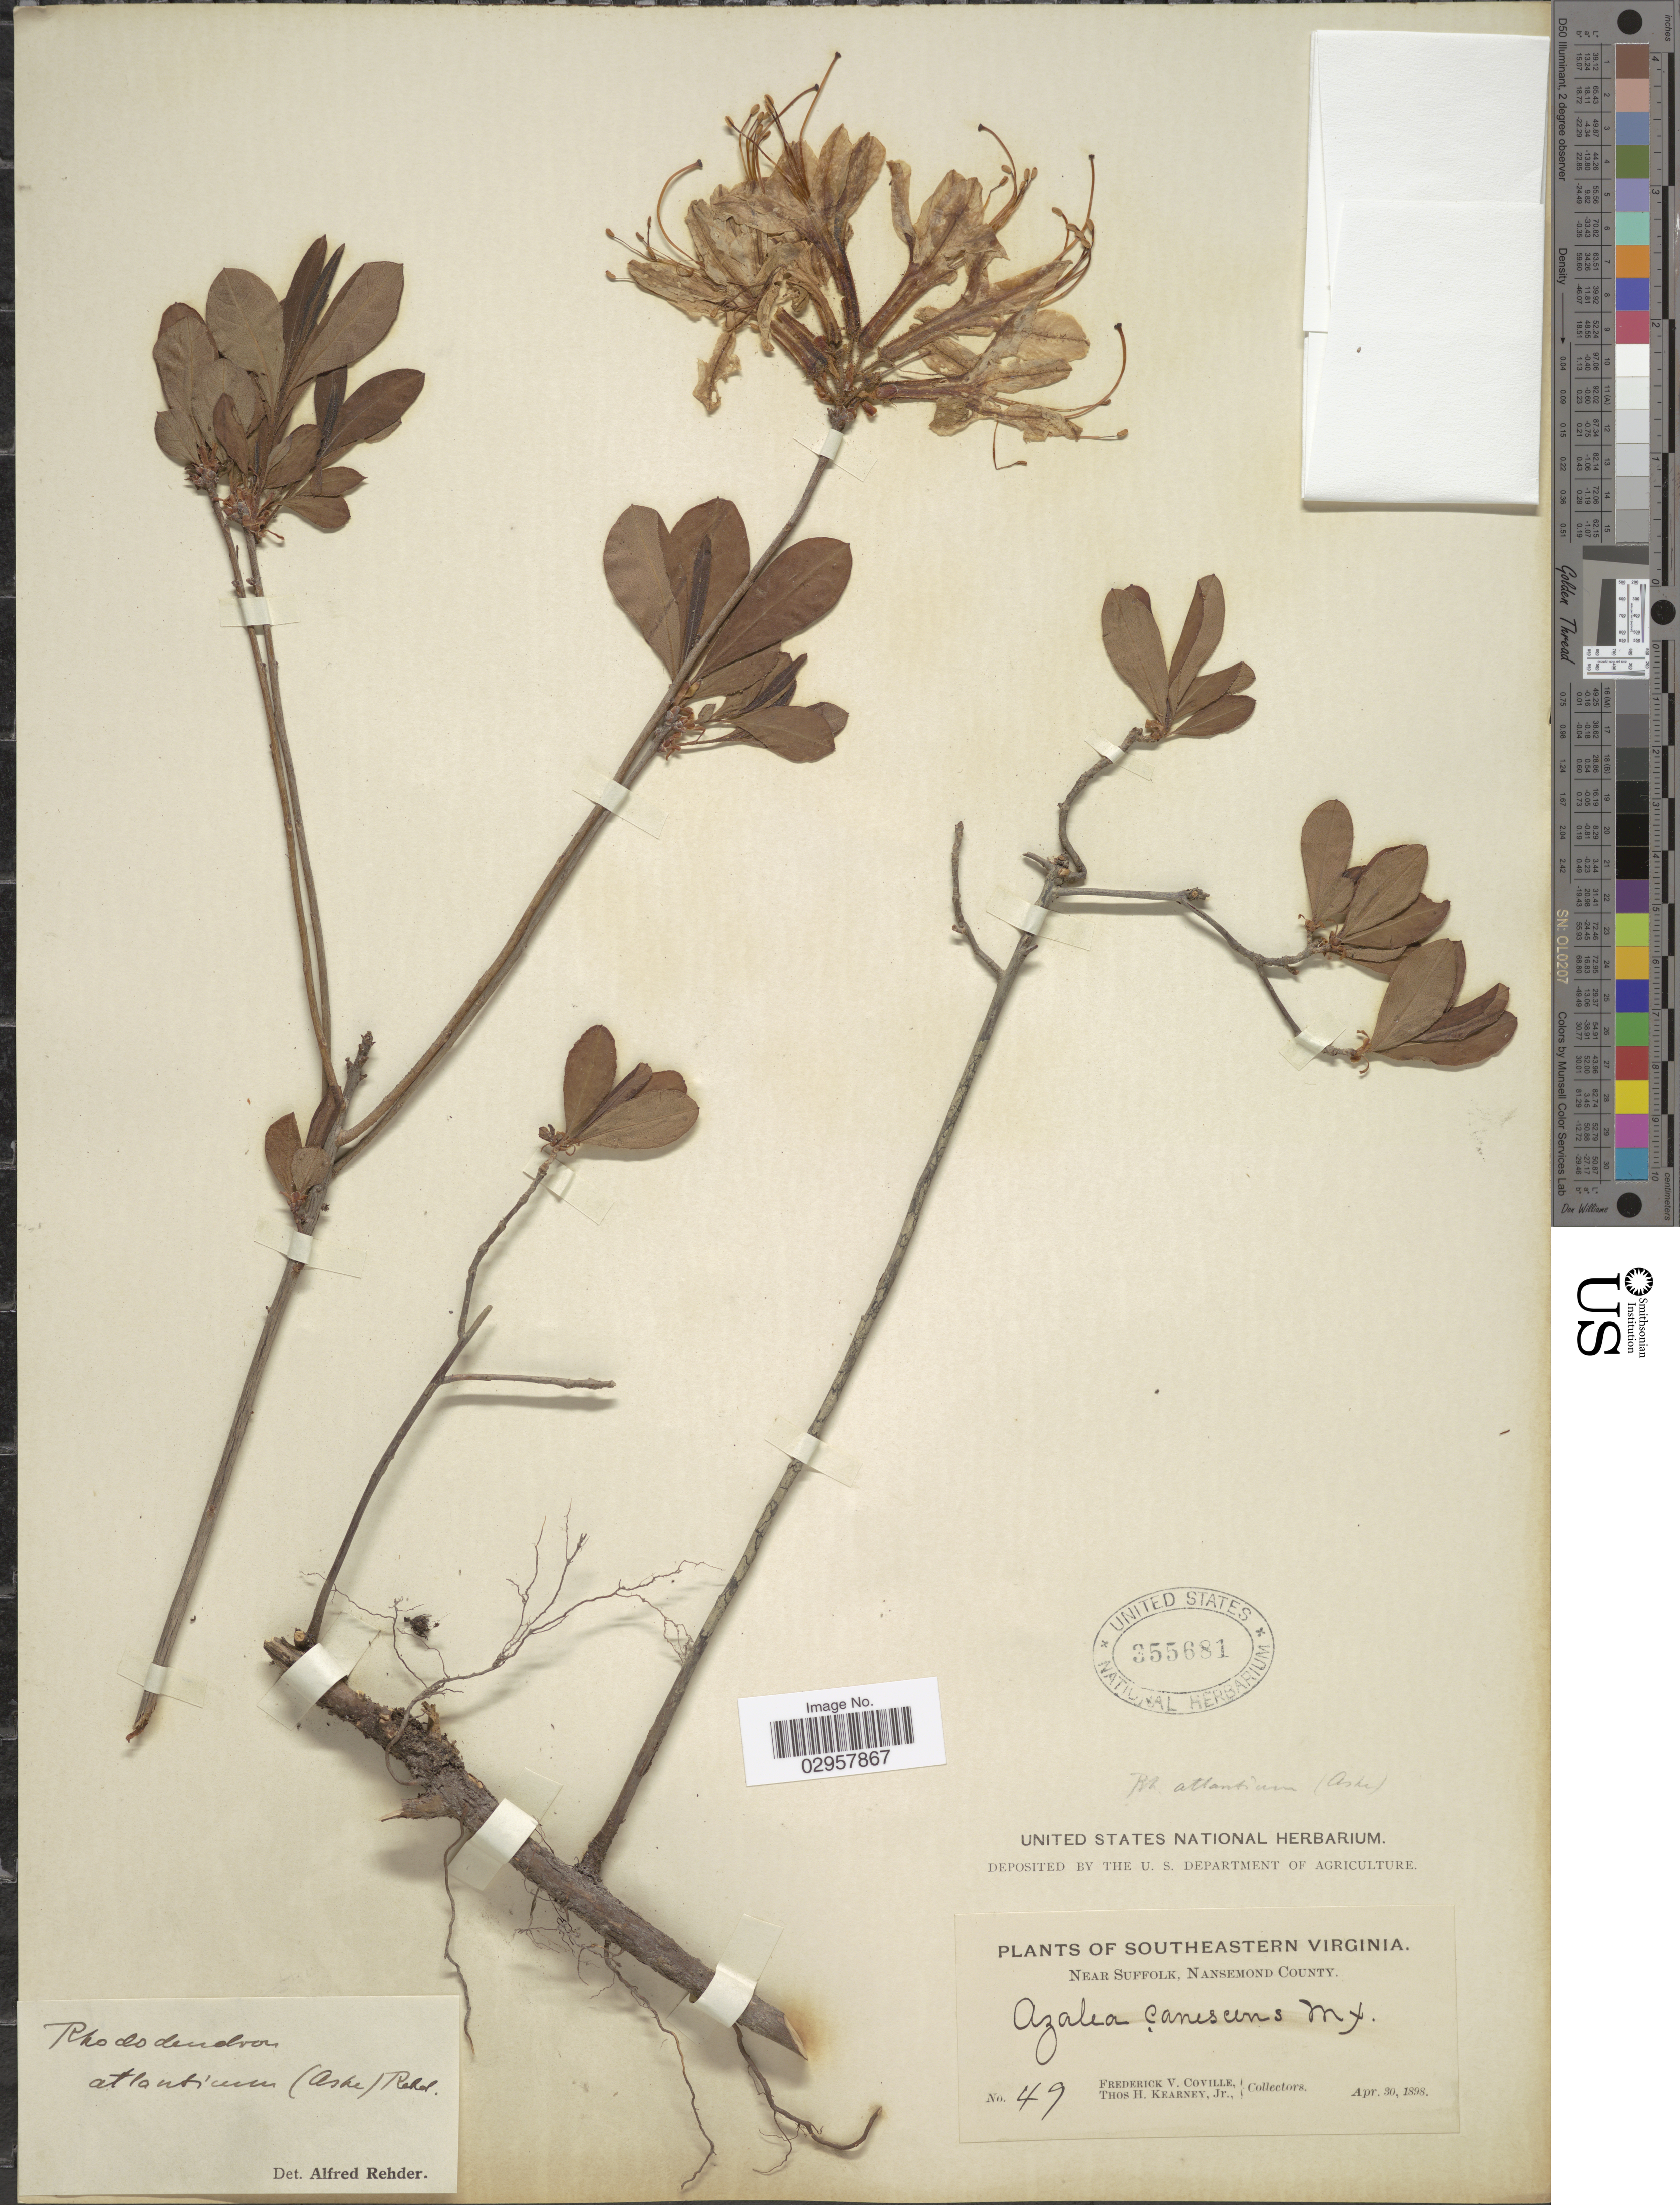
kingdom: Plantae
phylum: Tracheophyta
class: Magnoliopsida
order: Ericales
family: Ericaceae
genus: Rhododendron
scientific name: Rhododendron atlanticum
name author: (Ashe) Rehder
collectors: F. V. Coville & T. H. Kearney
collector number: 49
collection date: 1898-04-20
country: United States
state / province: Virginia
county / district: City of Suffolk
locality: Southeastern Virginia. Near Suffolk, Nansemond County.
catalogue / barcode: US 355681